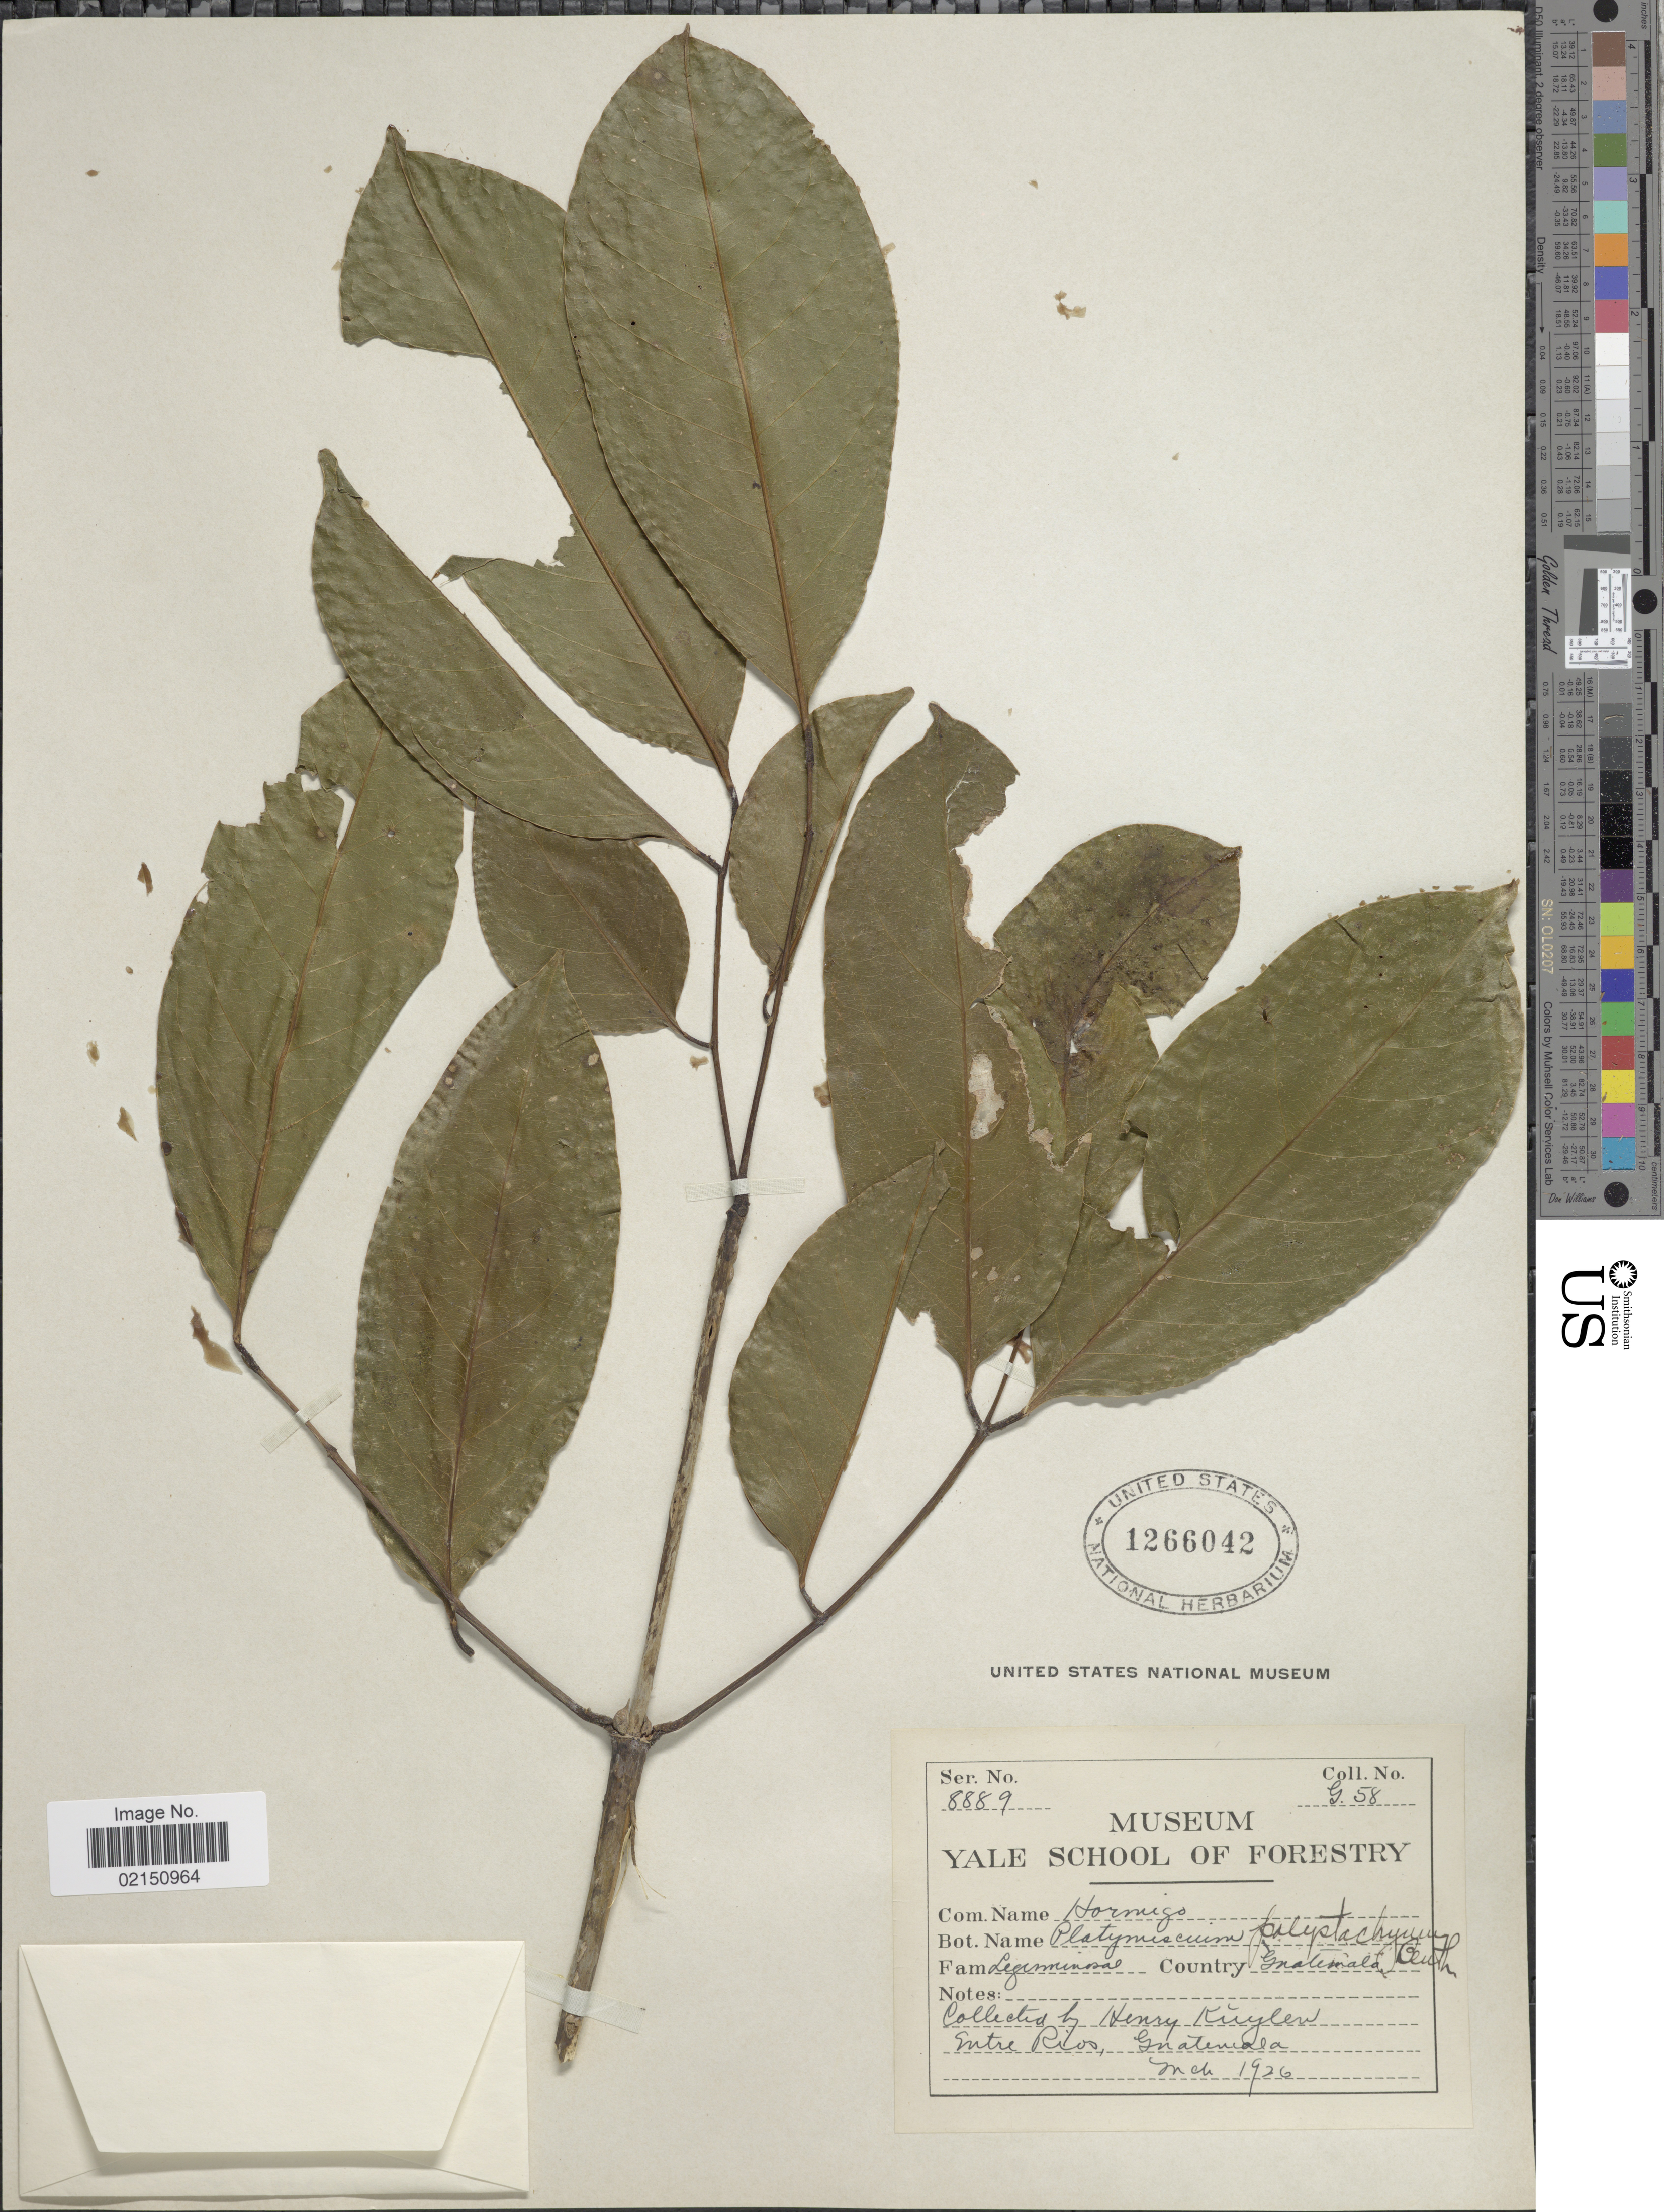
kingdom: Plantae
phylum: Tracheophyta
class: Magnoliopsida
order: Fabales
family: Fabaceae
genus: Platymiscium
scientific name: Platymiscium pinnatum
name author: (Jacq.) Dugand G.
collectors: H. Kuylen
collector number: G 58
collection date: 1926-03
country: Guatemala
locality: Entre Rios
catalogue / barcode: US 1266042